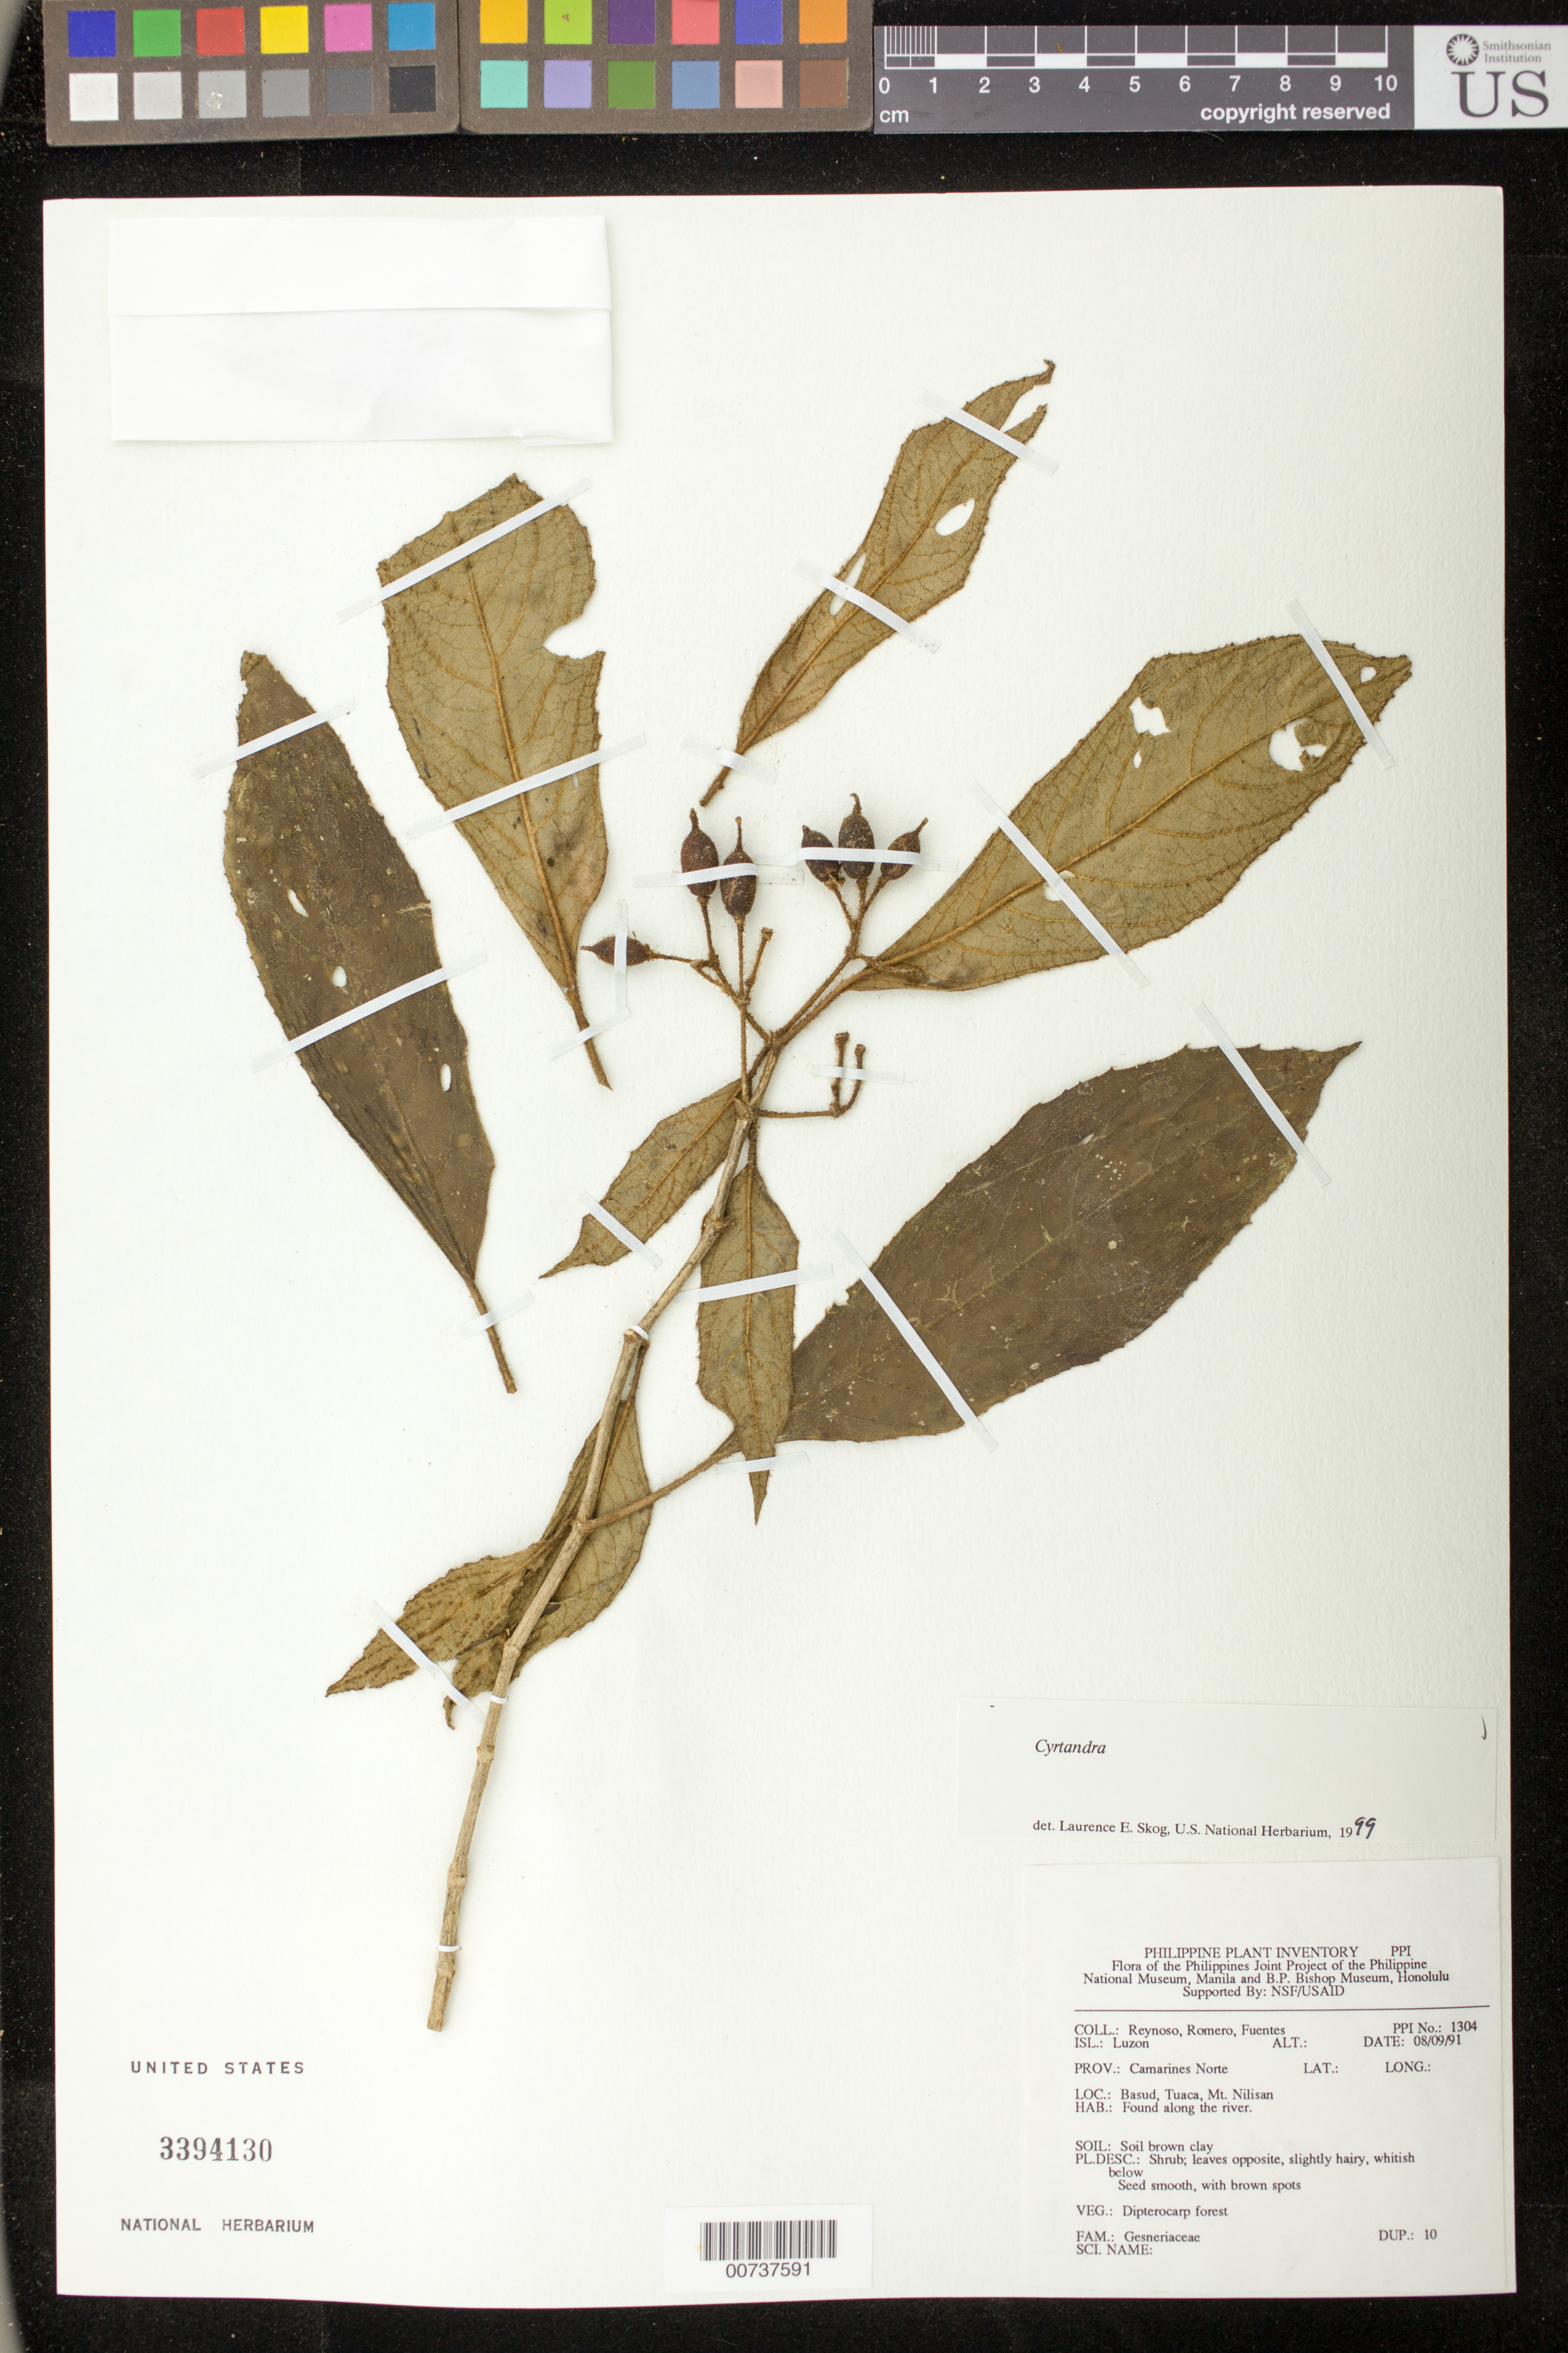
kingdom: Plantae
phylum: Tracheophyta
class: Magnoliopsida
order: Lamiales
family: Gesneriaceae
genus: Cyrtandra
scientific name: Cyrtandra sp.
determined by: Skog, Laurence E.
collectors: E. Reynoso, -. Romero & -. Fuentes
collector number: PPI No. 1304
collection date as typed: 08 Sep 1991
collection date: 1991-09-08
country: Philippines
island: Luzon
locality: Prov. Camarines Norte; Basud, Tuaca, Mt. Nilisan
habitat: Dipterocarp forest; found along the river; soil brown clay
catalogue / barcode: US 3394130